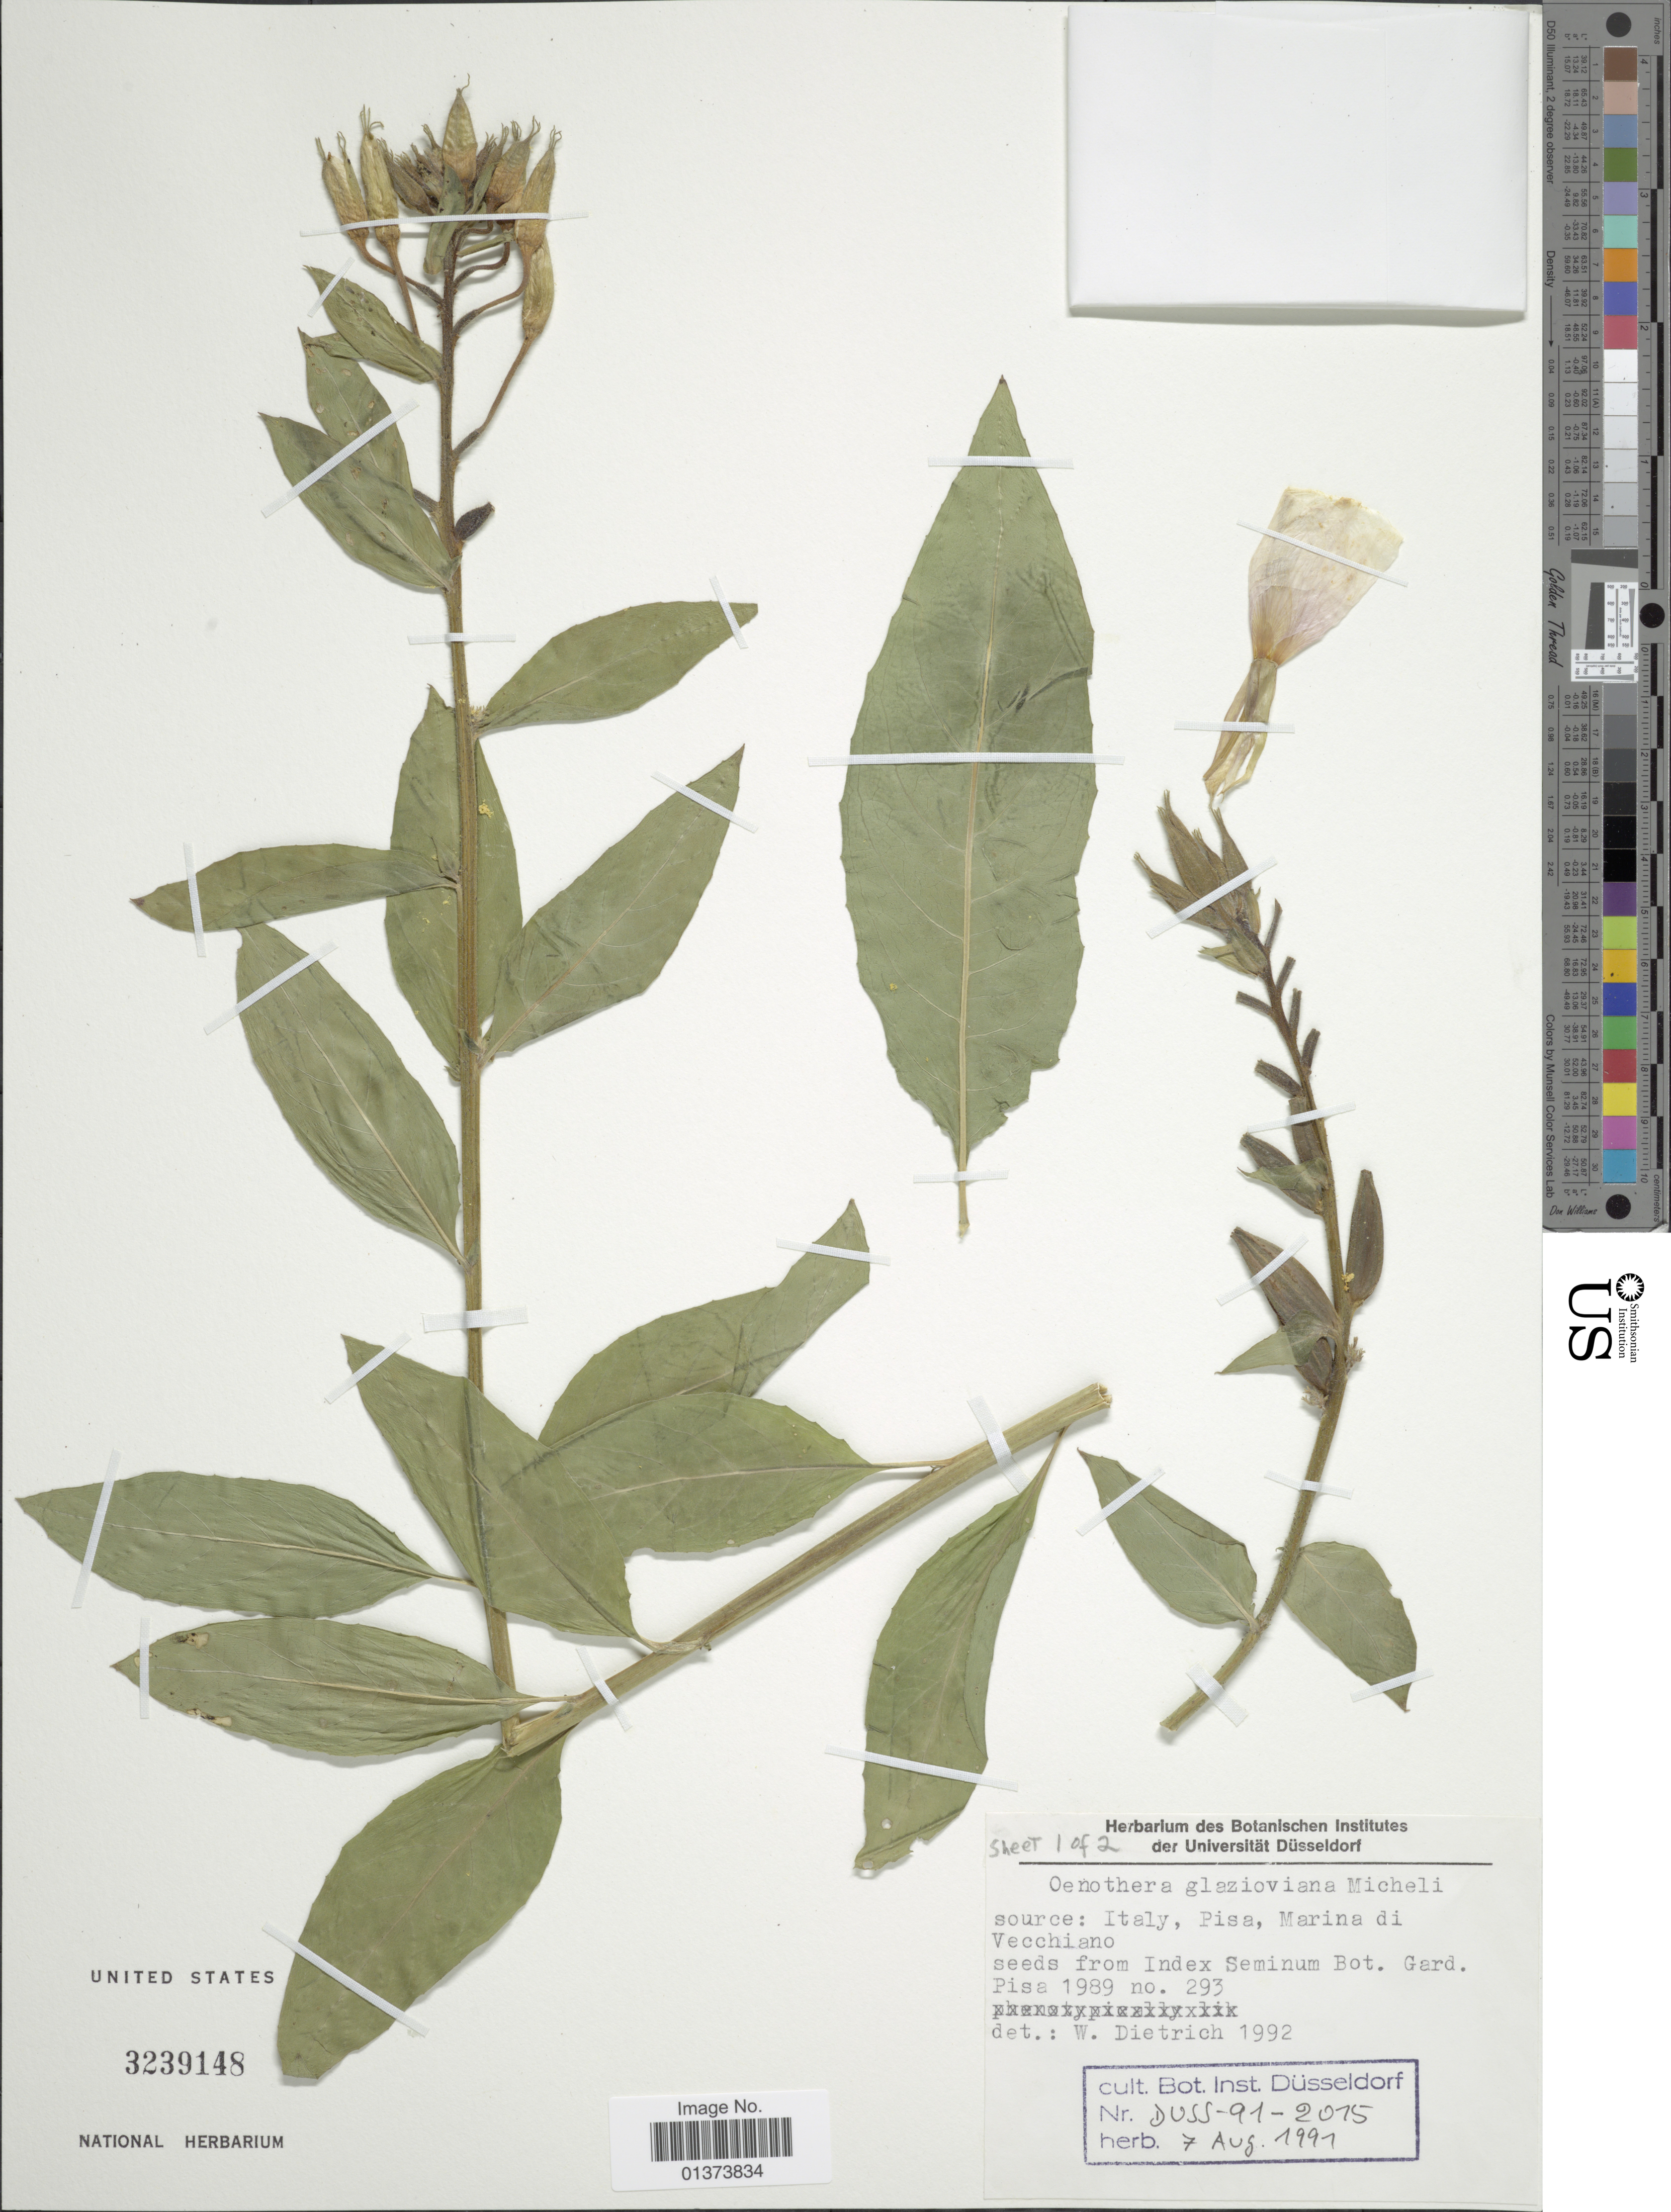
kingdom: Plantae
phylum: Tracheophyta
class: Magnoliopsida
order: Myrtales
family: Onagraceae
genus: Oenothera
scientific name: Oenothera glazioviana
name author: Micheli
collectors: Index Seminum Bot. Gard. Pisa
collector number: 293?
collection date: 1989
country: Italy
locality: Pisa, Marina di Vecchiano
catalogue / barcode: US 3239149